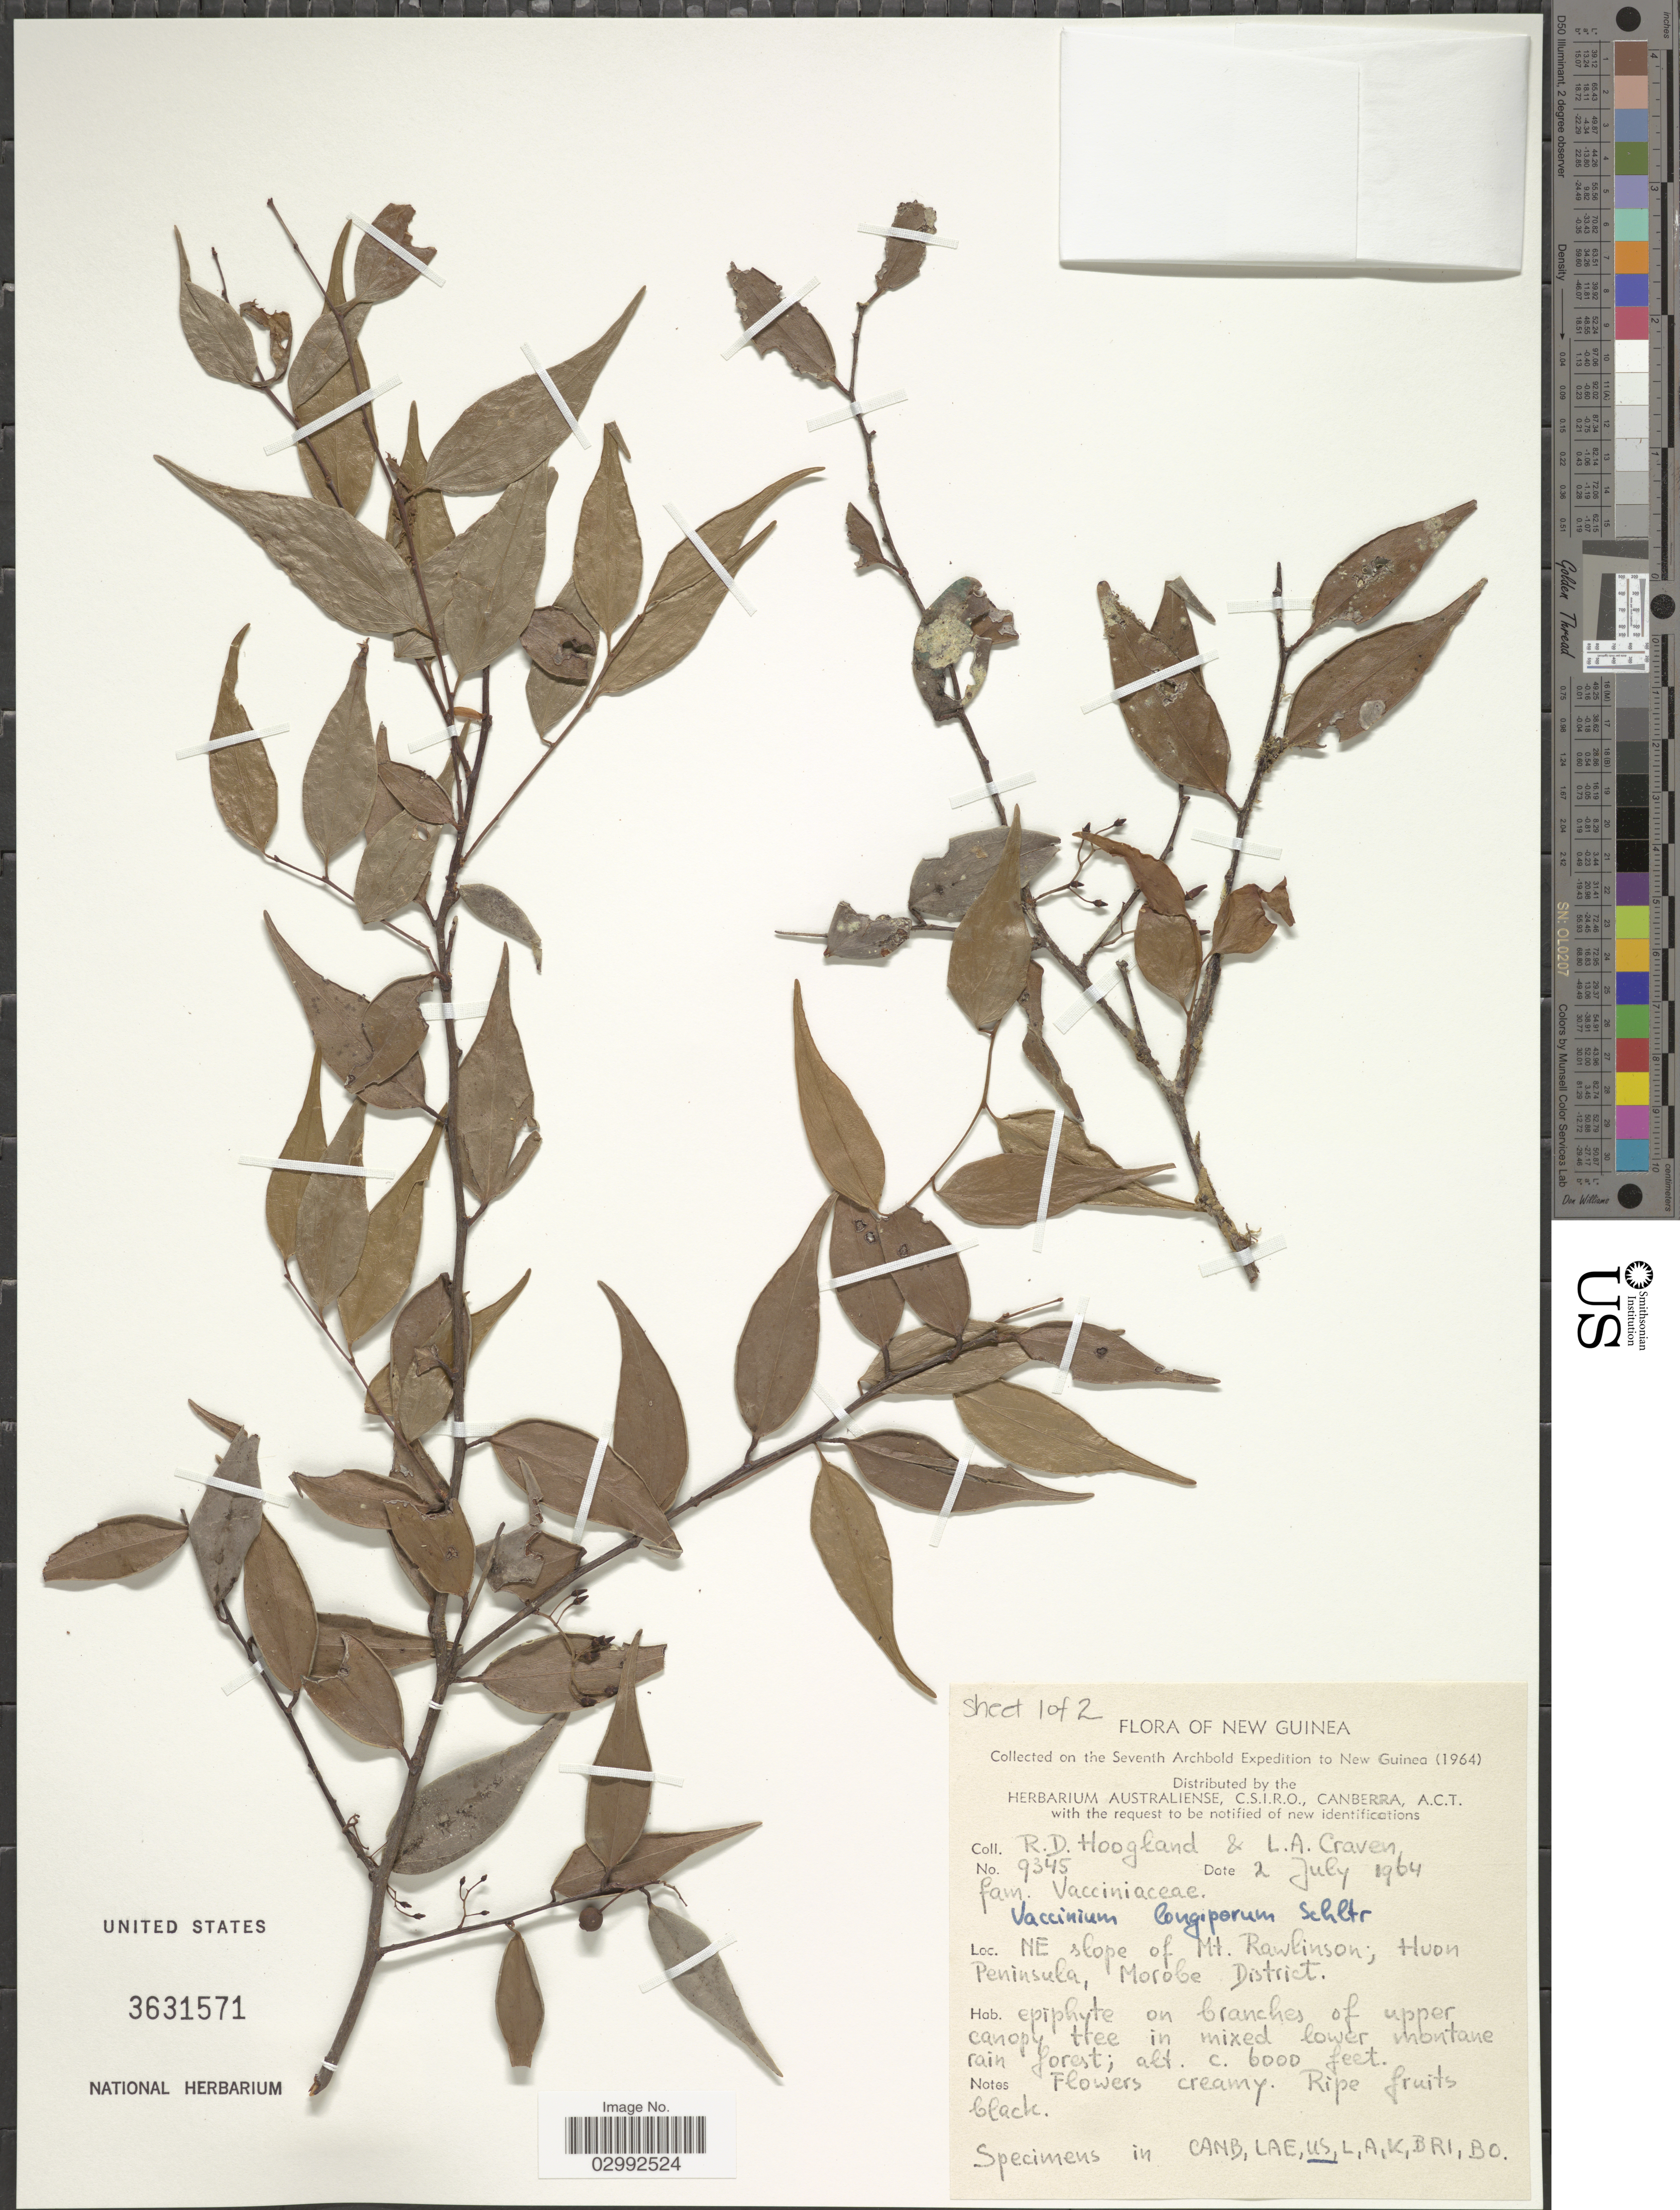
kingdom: Plantae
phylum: Tracheophyta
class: Magnoliopsida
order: Ericales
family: Ericaceae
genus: Vaccinium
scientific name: Vaccinium longiporum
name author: Schltr.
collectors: R. D. Hoogland & L. A. Craven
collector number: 9345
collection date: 1964-07-02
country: Papua New Guinea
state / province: Morobe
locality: New Guinea, NE slope of Mt. Rawlinson; Huon Peninsula, Morobe District.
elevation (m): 1829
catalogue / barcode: US 3631571